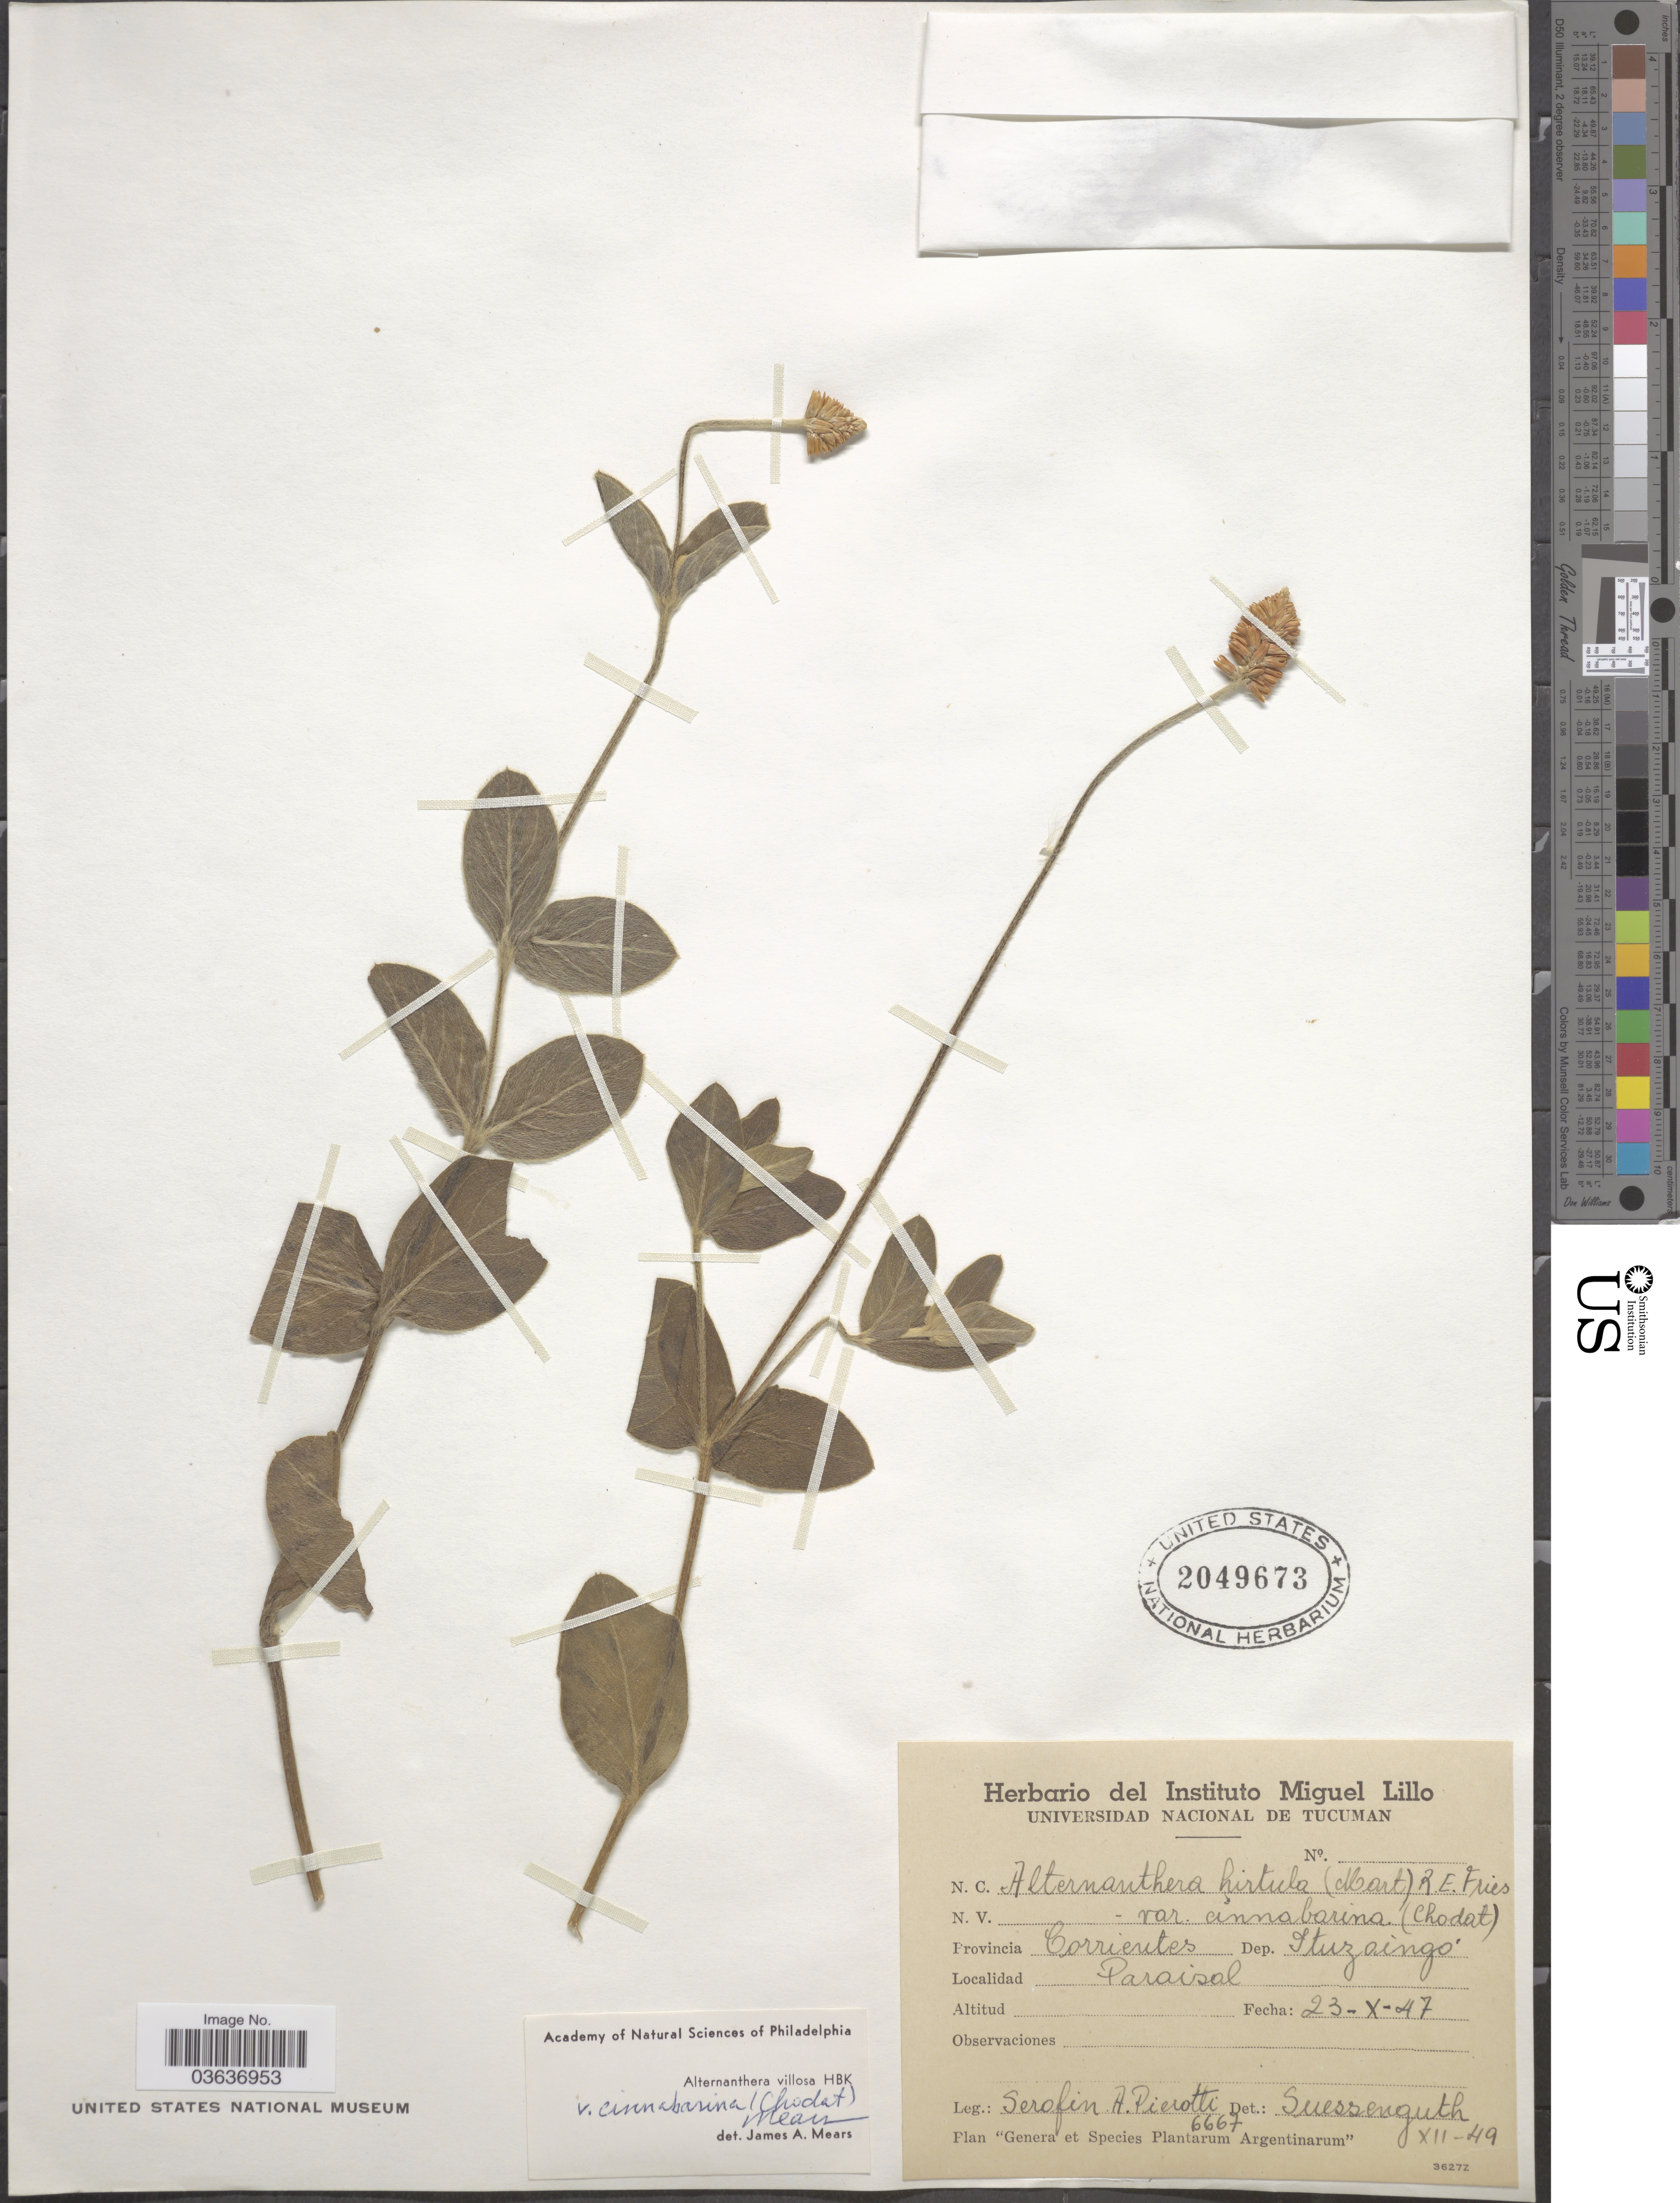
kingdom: Plantae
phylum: Tracheophyta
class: Magnoliopsida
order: Caryophyllales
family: Amaranthaceae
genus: Alternanthera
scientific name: Alternanthera villosa var. cinnabarina (Chodat) Mears comb. nov. ined.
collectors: S. A. Pierotti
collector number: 6667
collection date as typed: Transcribed d/m/y: 23/10/47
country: Argentina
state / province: Corrientes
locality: Dep. Ituzaingo. Paraisal.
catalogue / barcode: US 2049673